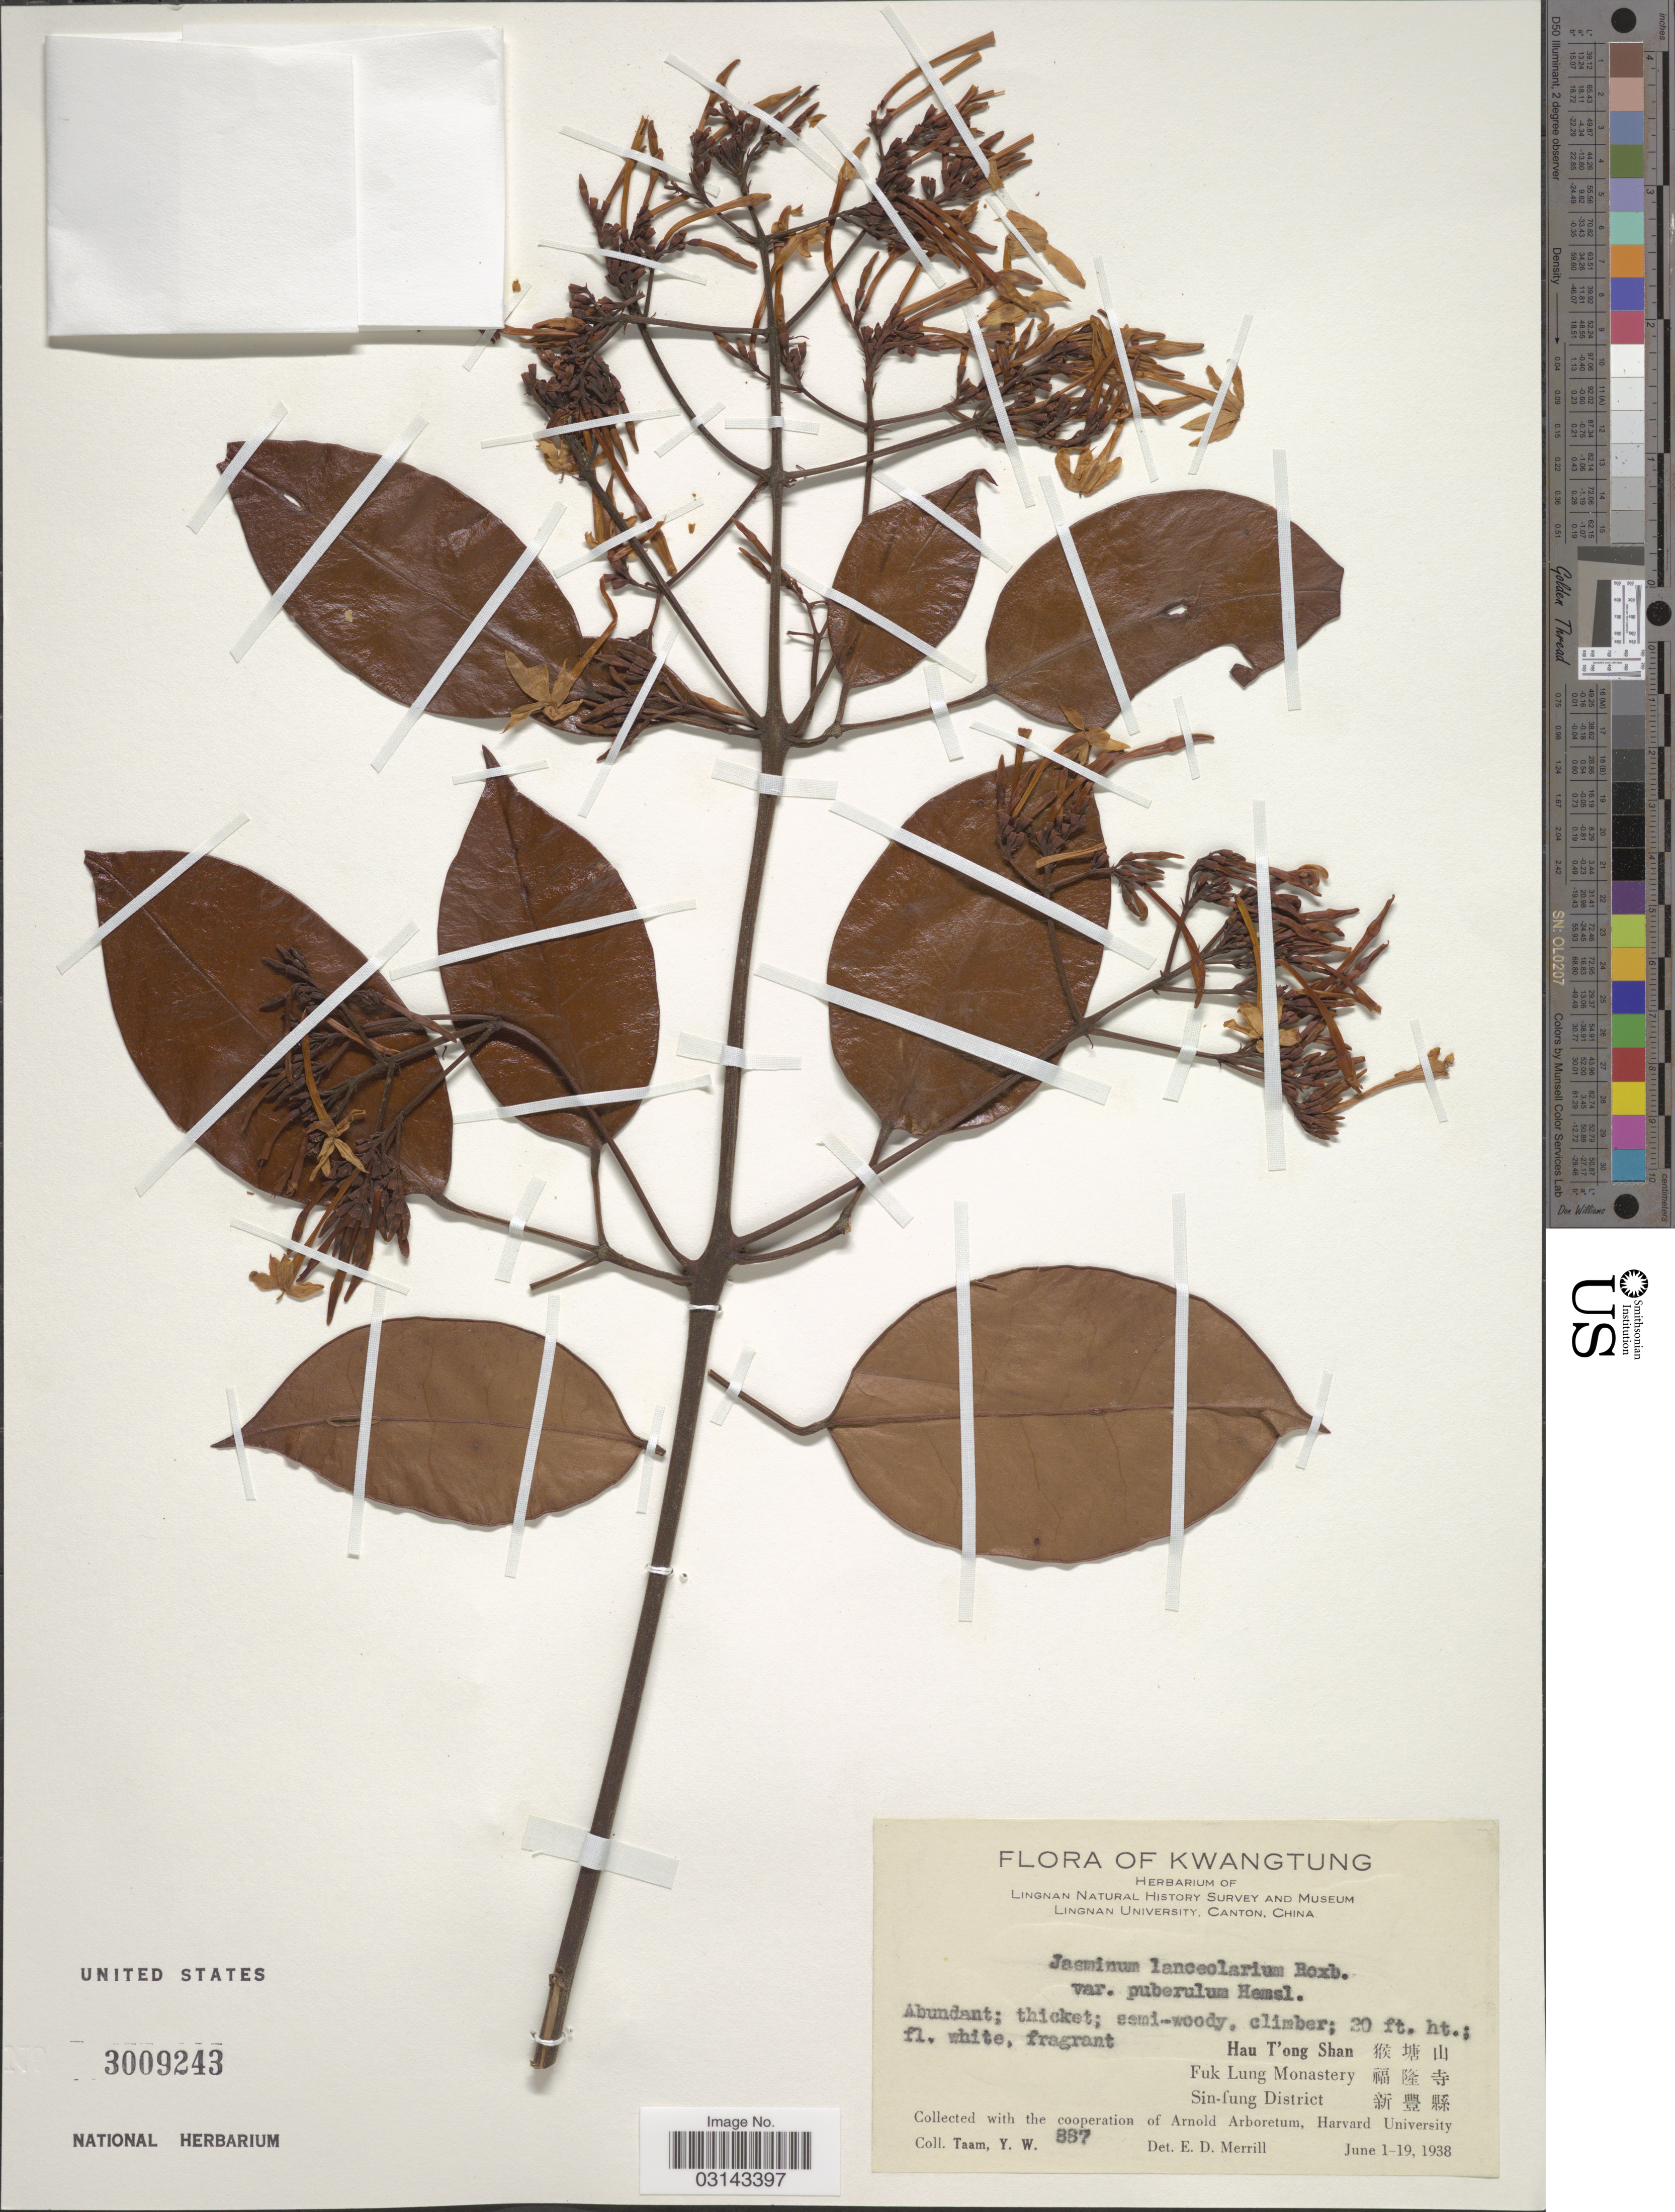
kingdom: Plantae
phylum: Tracheophyta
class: Magnoliopsida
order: Lamiales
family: Oleaceae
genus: Jasminum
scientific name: Jasminum lanceolarium var. puberulum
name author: Hemsl.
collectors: Y. W. Taam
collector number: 887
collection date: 1938-06-01/1938-06-19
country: China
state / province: Guangdong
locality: Kwatung.Hau T'ong Shan Fuk Lung Monastery Sin-fung District .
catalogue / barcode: US 3009243